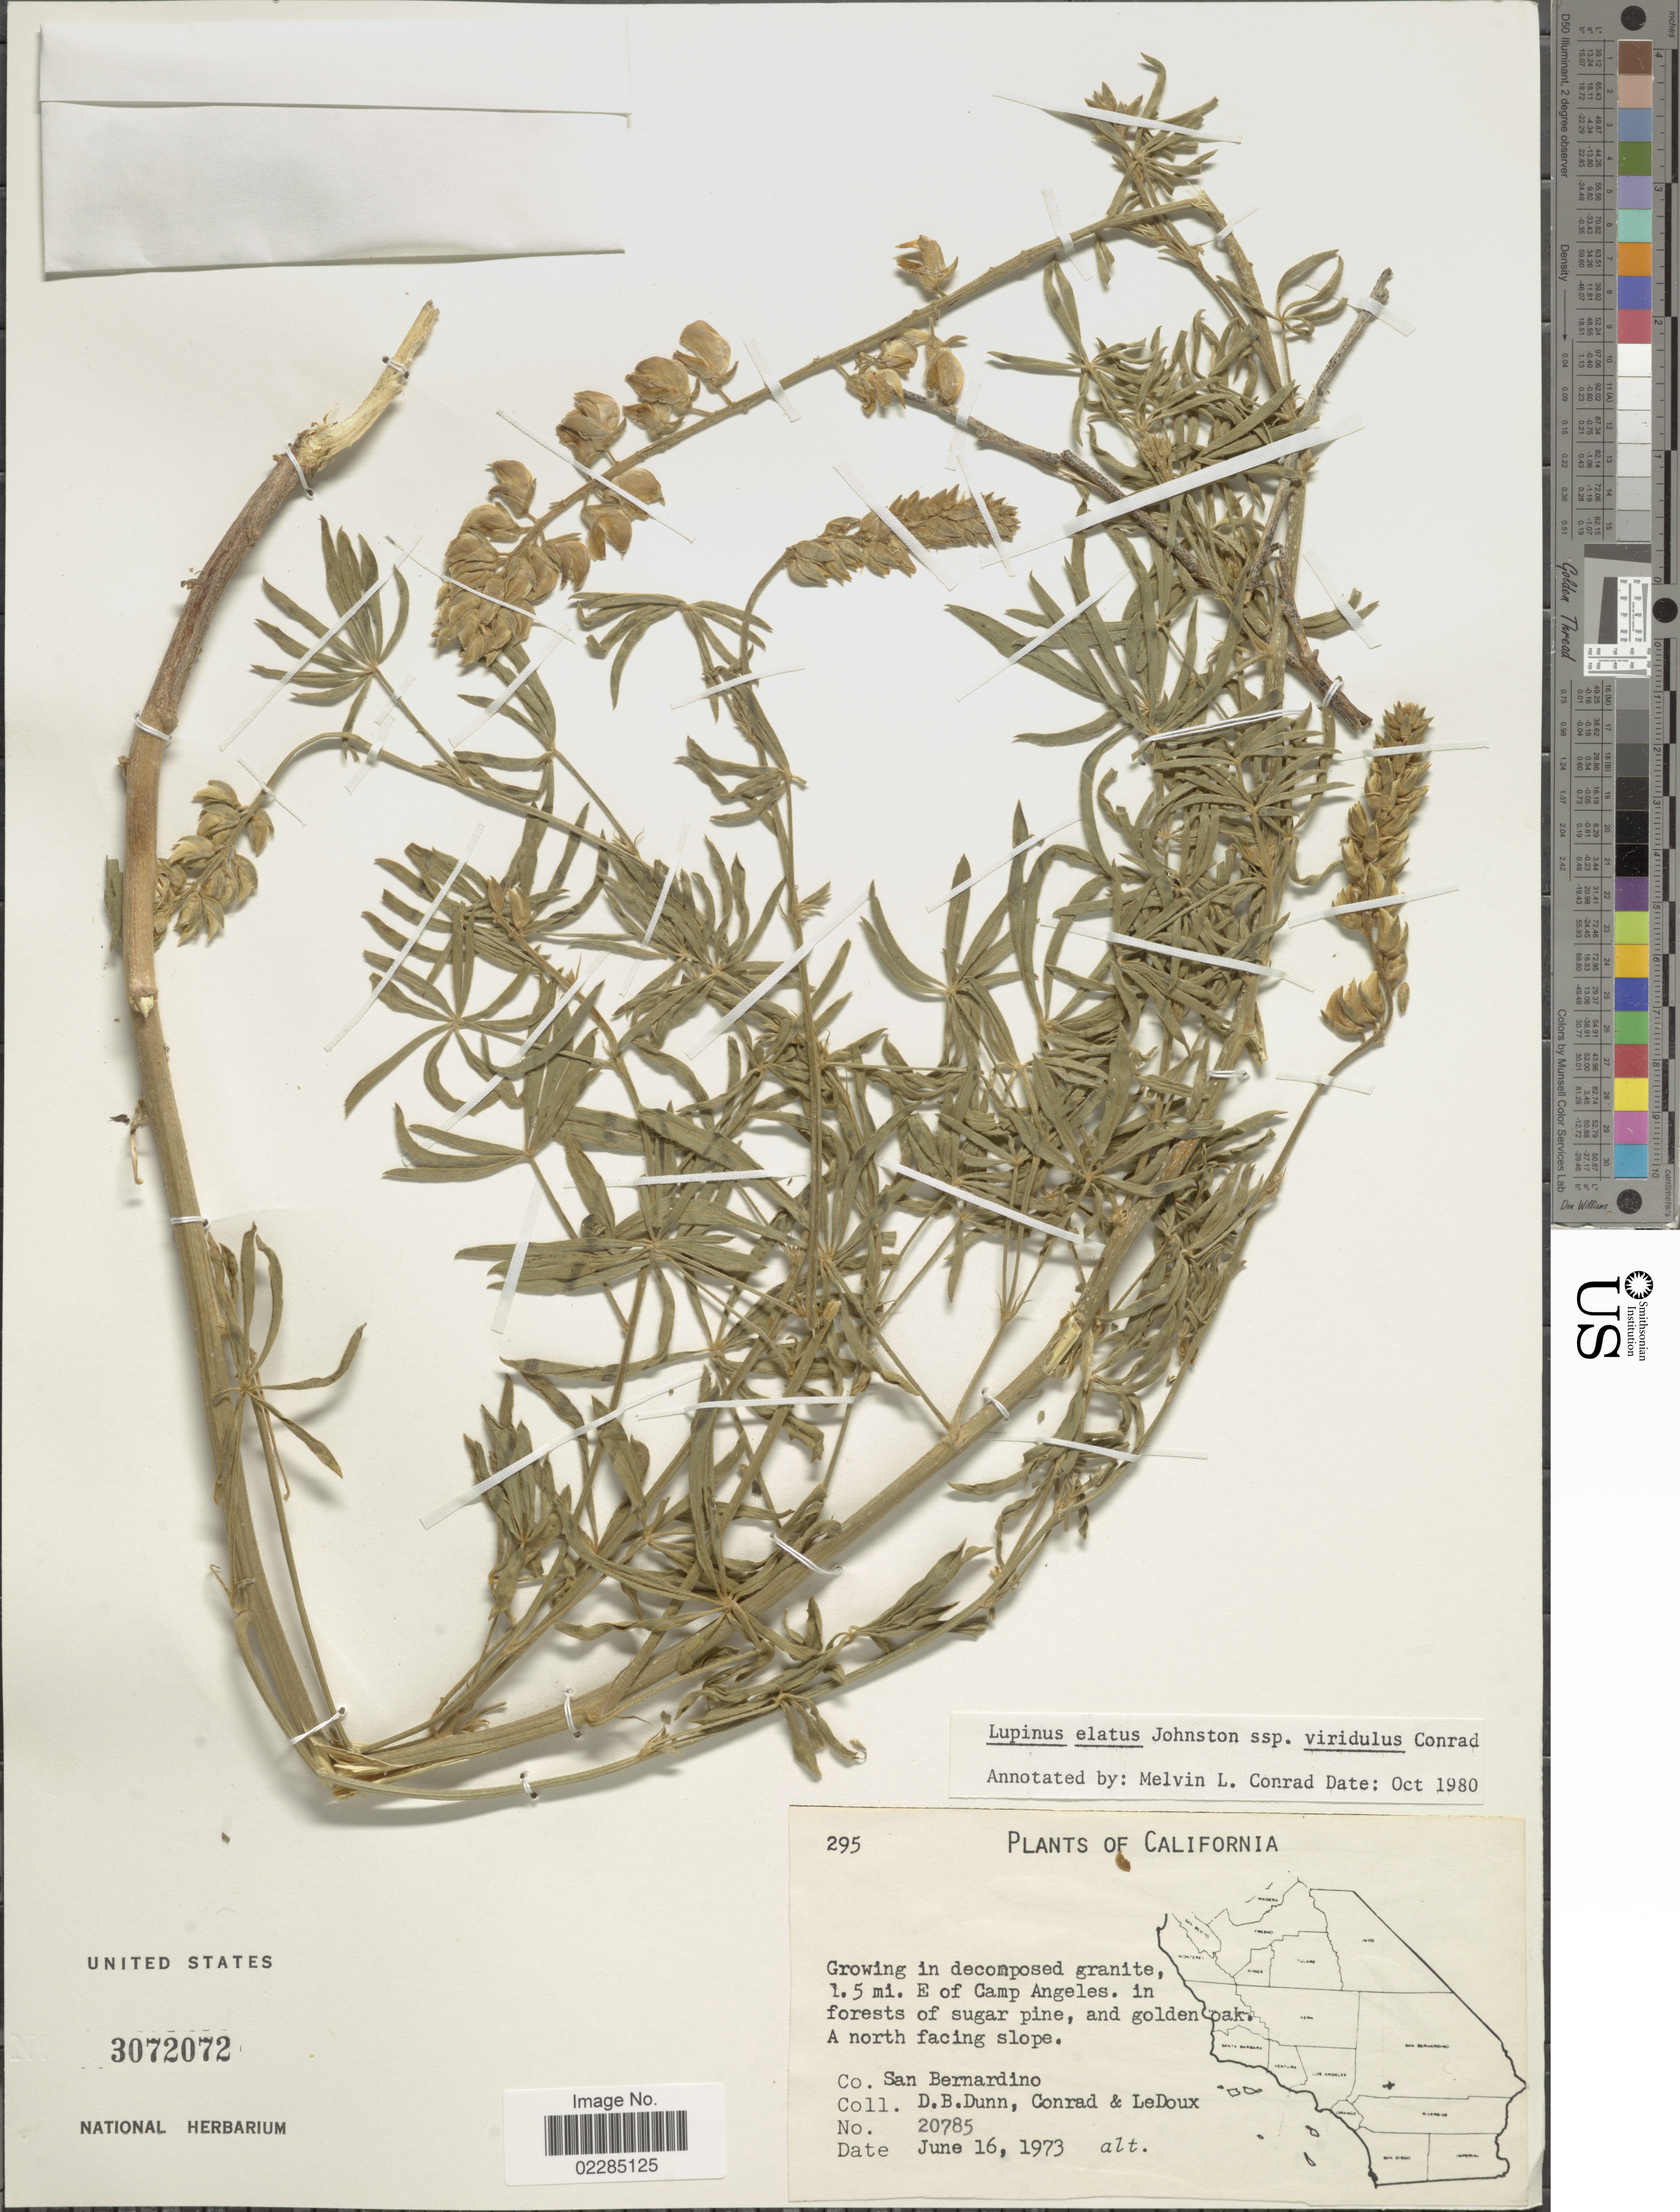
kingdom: Plantae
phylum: Tracheophyta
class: Magnoliopsida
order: Fabales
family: Fabaceae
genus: Lupinus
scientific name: Lupinus elatus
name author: I.M. Johnst.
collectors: D. B. Dunn, Conrad & -. Ledoux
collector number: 20785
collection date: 1973-06-16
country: United States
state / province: California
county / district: San Bernardino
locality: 1.5 mi. E of Camp Angeles. Co. San Bernardino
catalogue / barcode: US 3072072